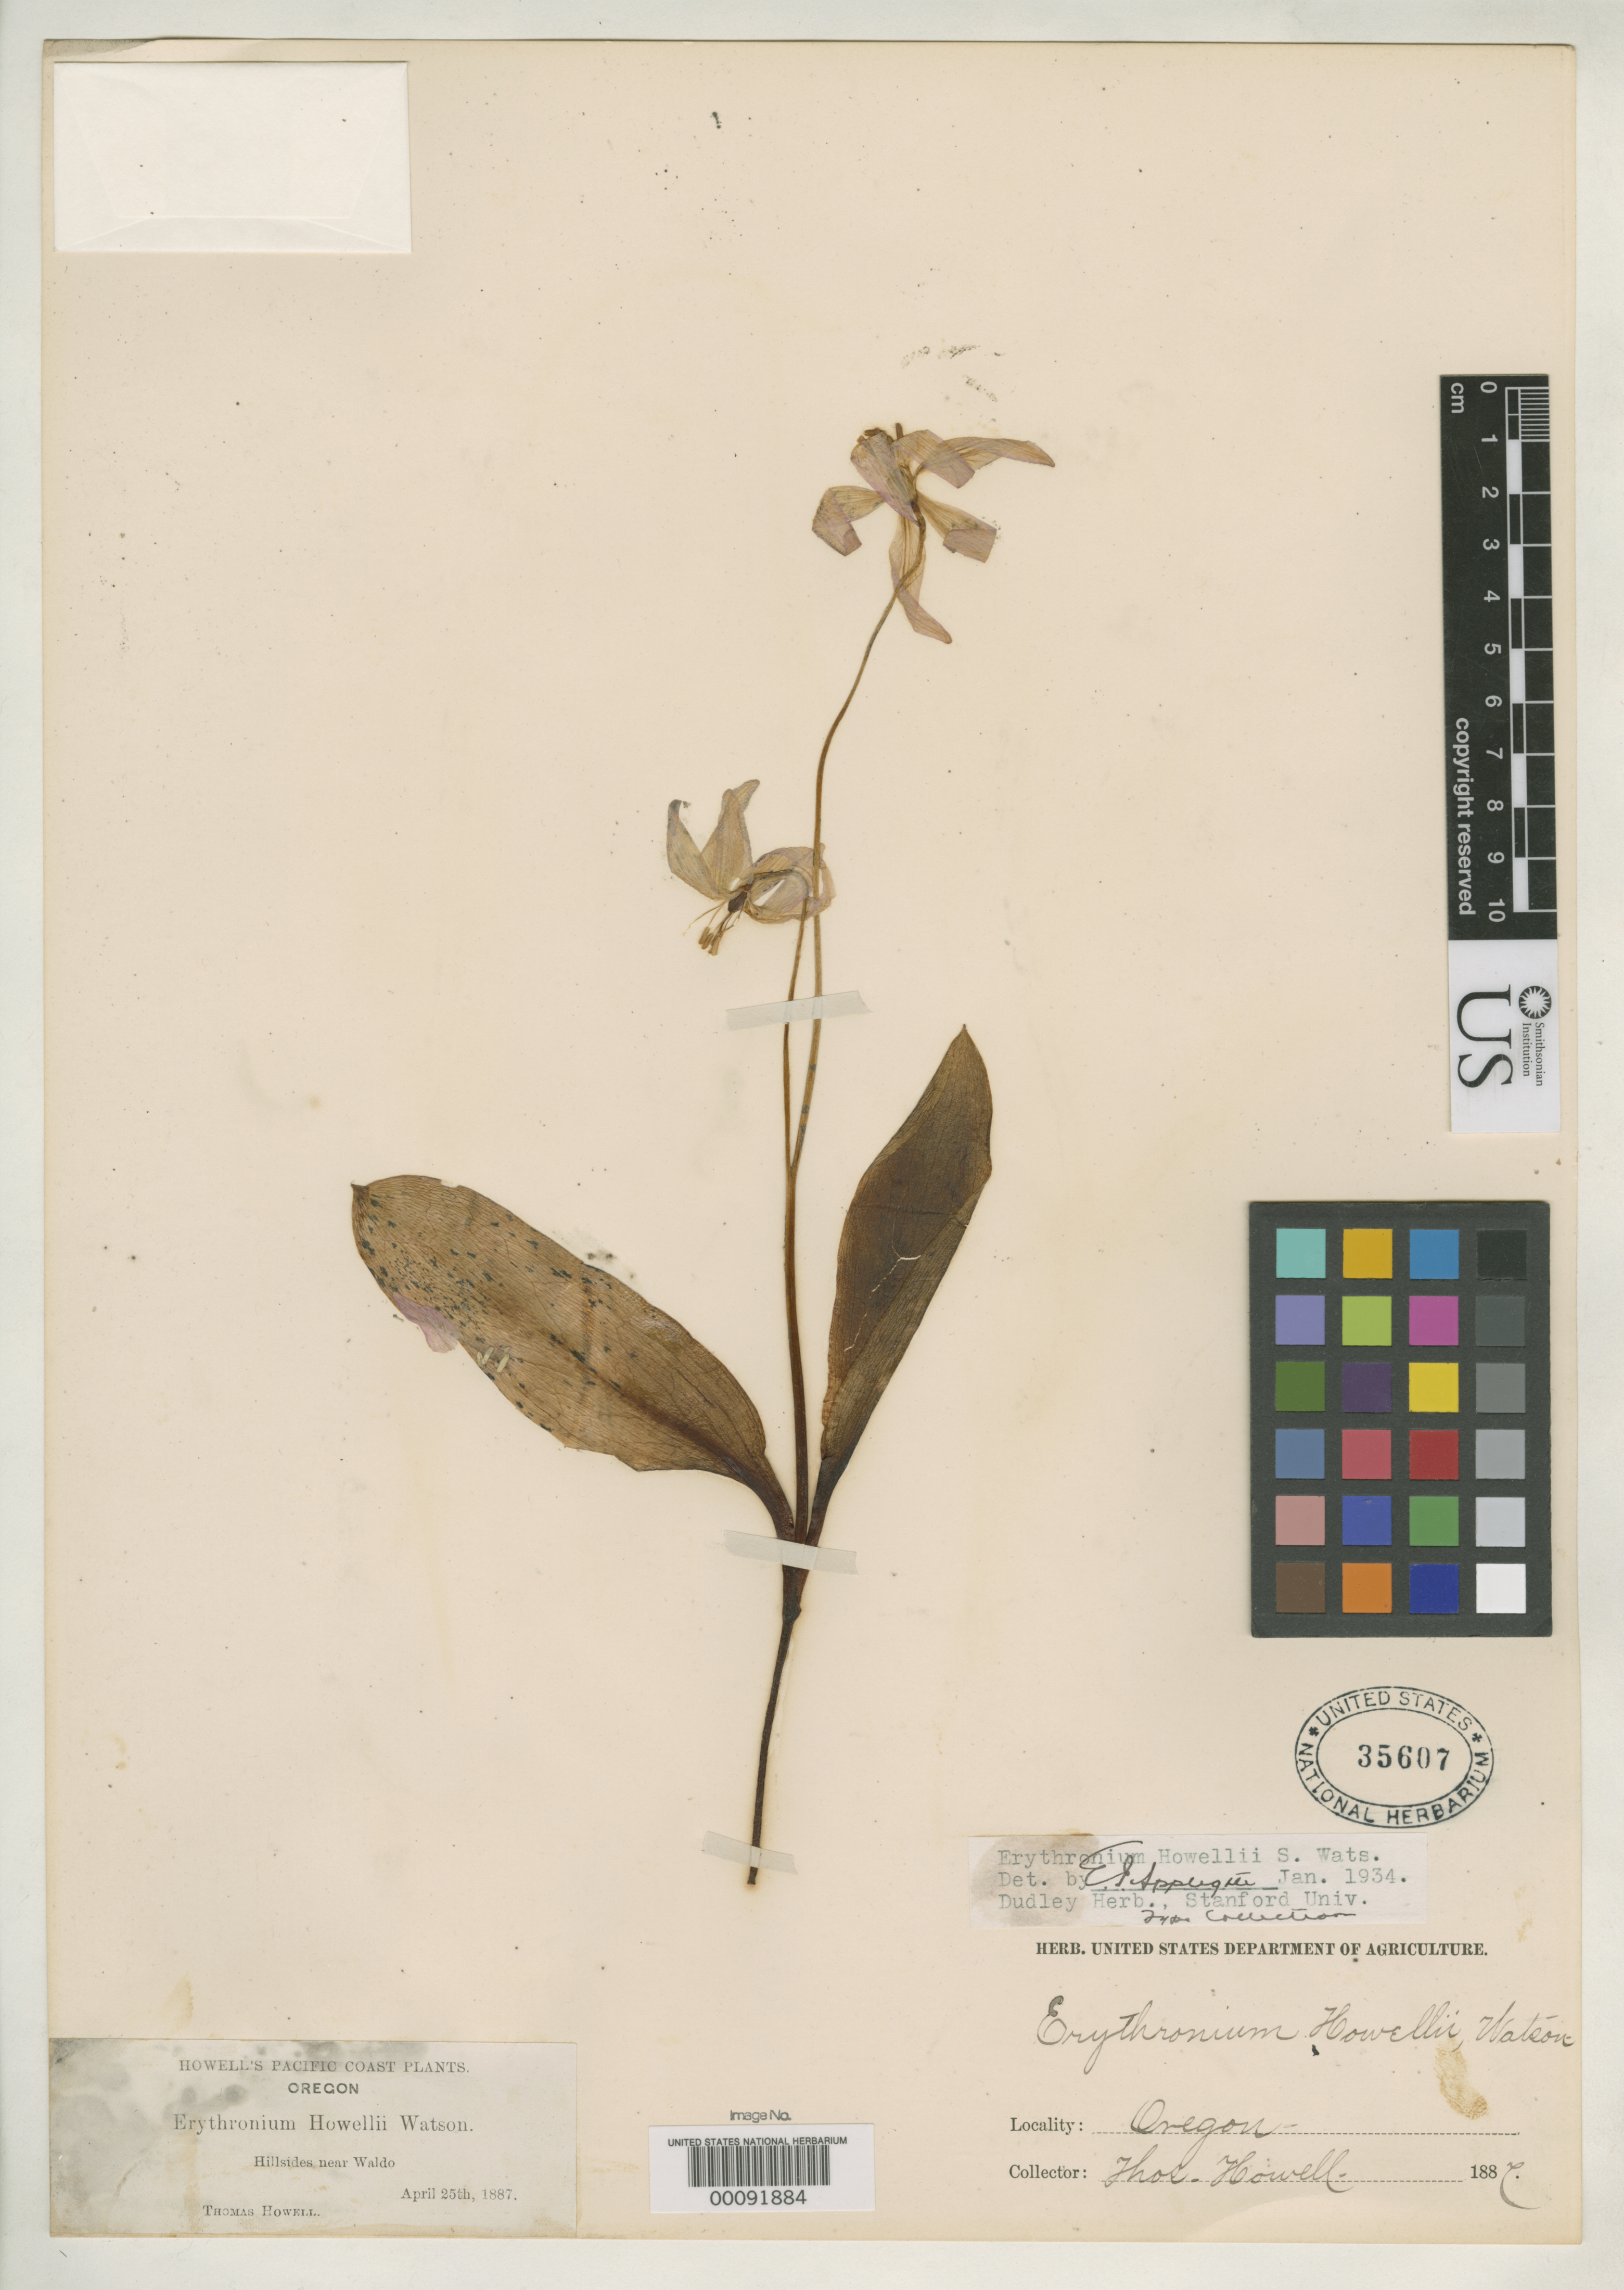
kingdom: Plantae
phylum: Tracheophyta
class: Liliopsida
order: Liliales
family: Liliaceae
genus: Erythronium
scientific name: Erythronium howellii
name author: S. Watson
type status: Type Collection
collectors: T. J. Howell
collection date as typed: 25 Apr 1887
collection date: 1887-04-25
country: United States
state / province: Oregon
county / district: Josephine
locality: Waldo.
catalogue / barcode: US 35607